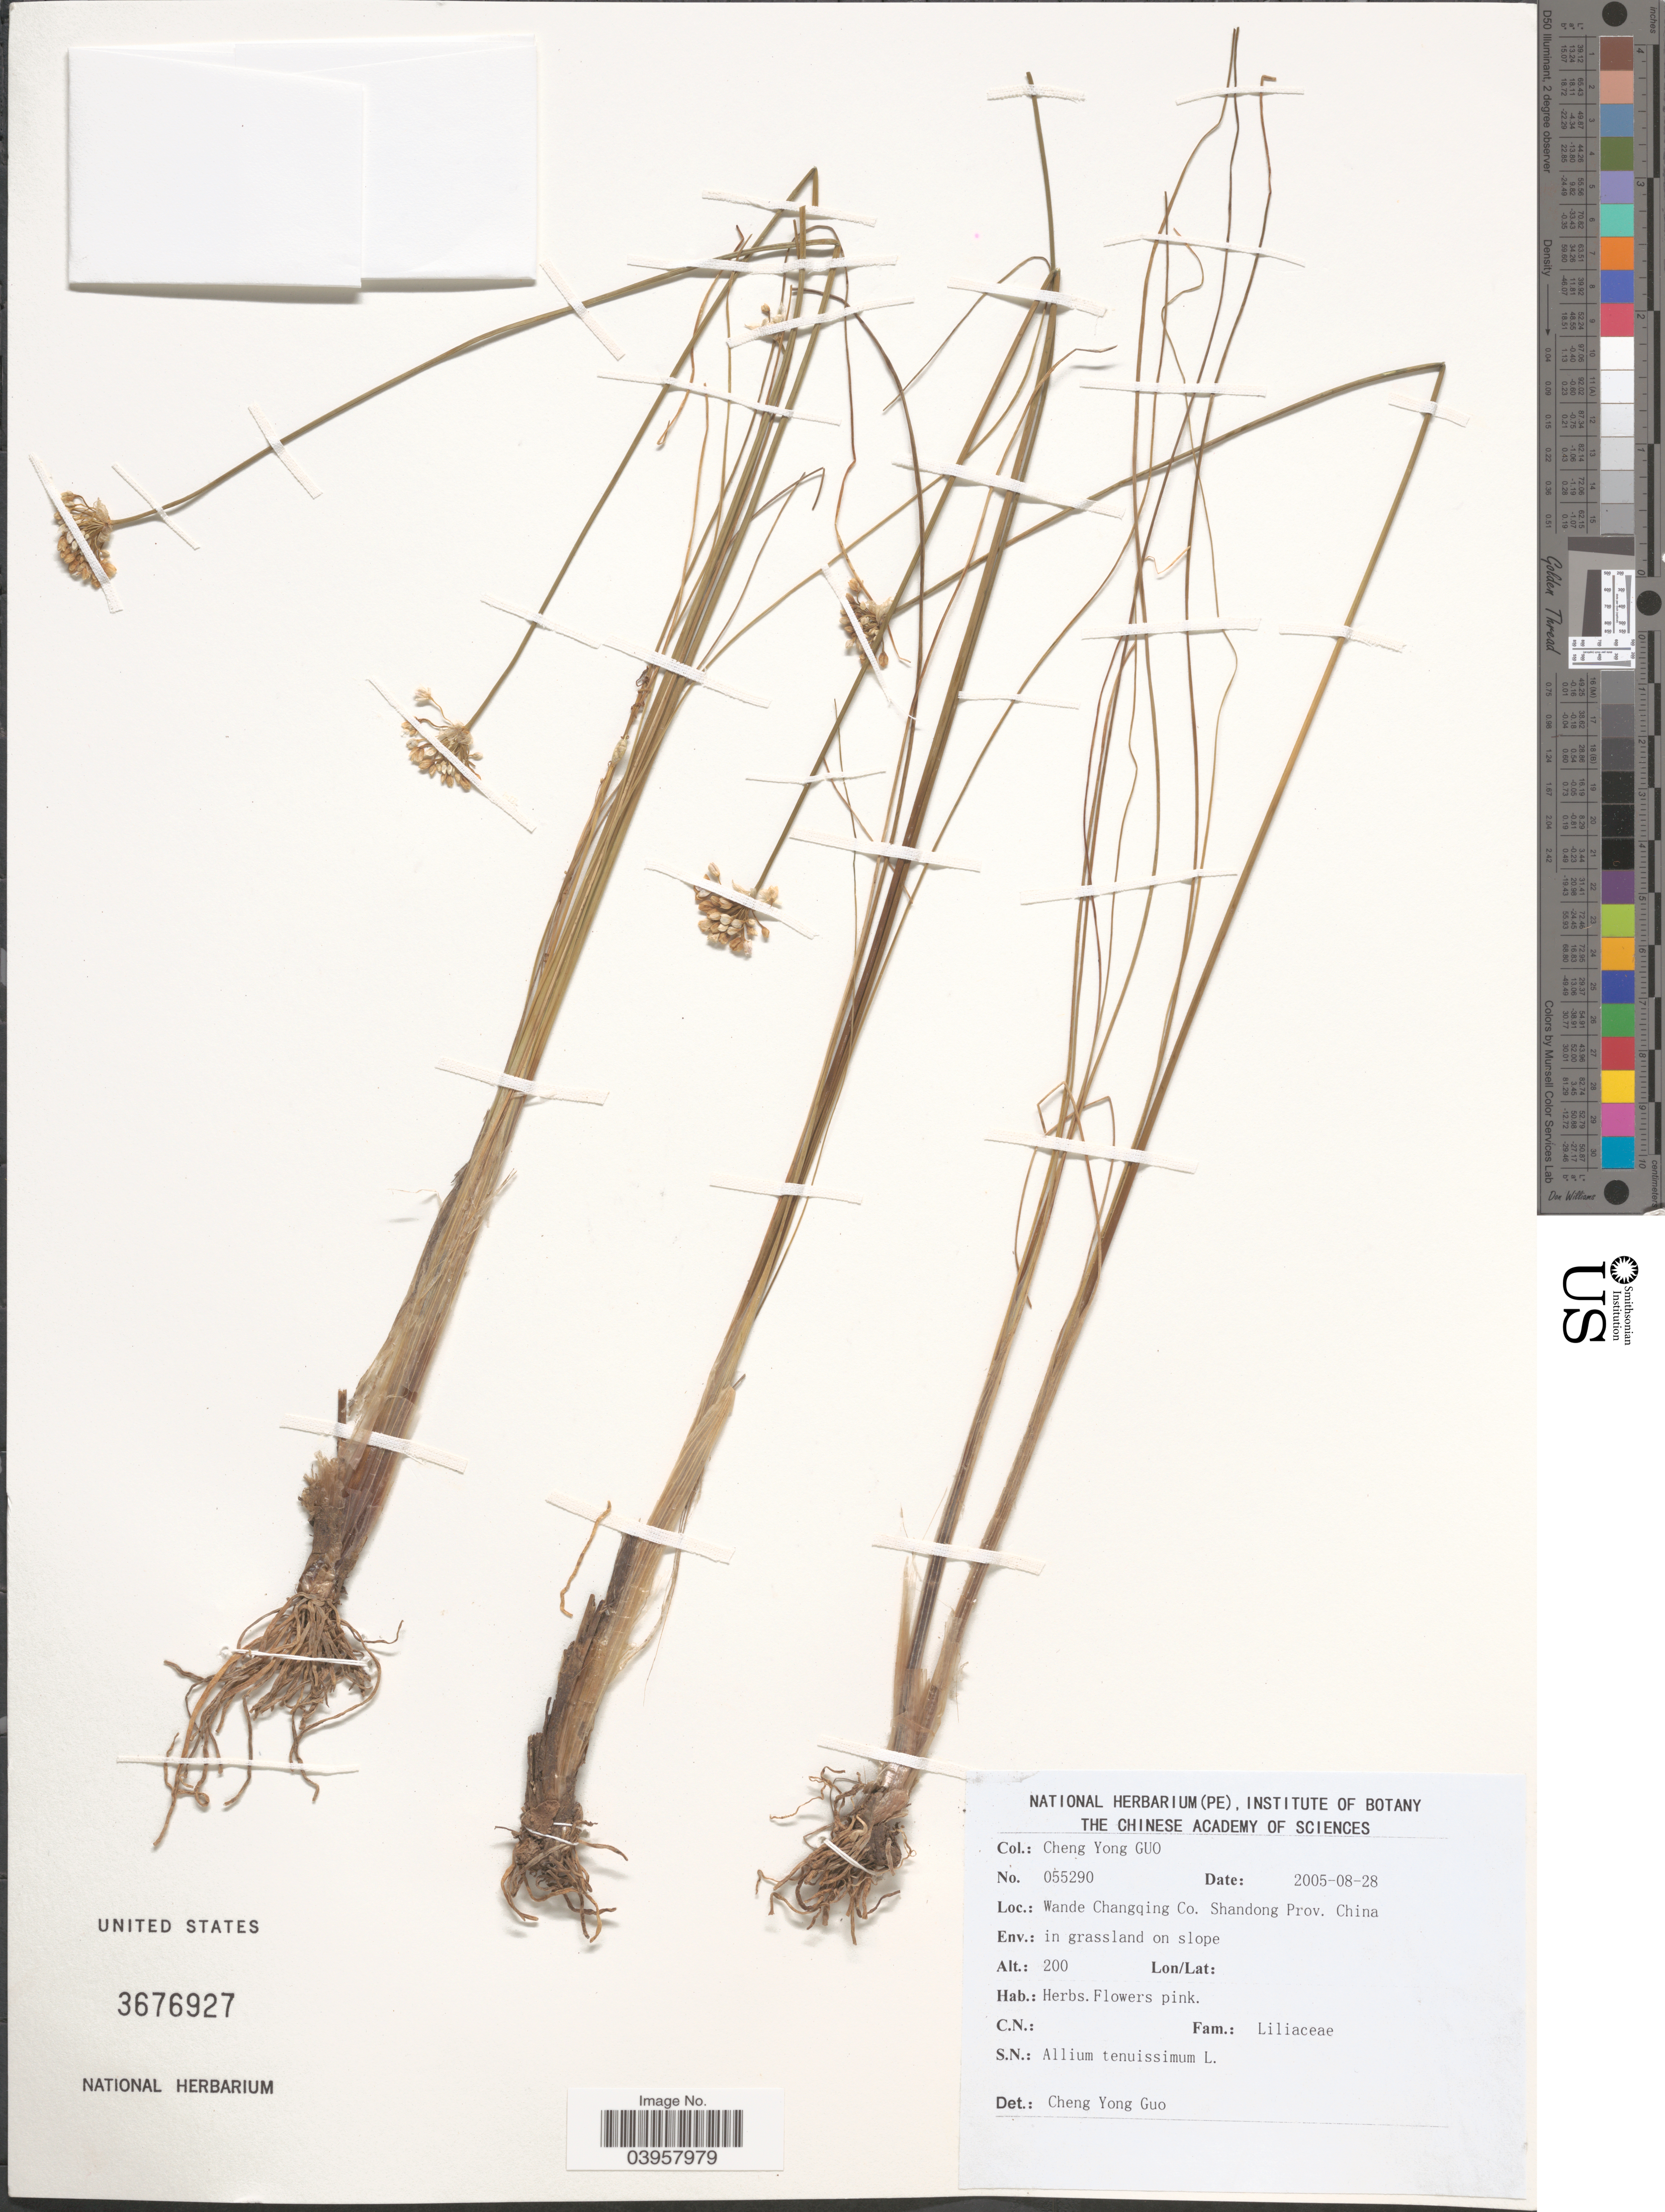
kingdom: Plantae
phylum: Tracheophyta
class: Liliopsida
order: Asparagales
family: Amaryllidaceae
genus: Allium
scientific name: Allium tenuissimum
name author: L.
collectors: C. Y. Guo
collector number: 055290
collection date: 2005-08-28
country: China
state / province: Shandong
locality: Wande Changqing Co. Env.: in grassland on slope.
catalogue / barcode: US 3676927